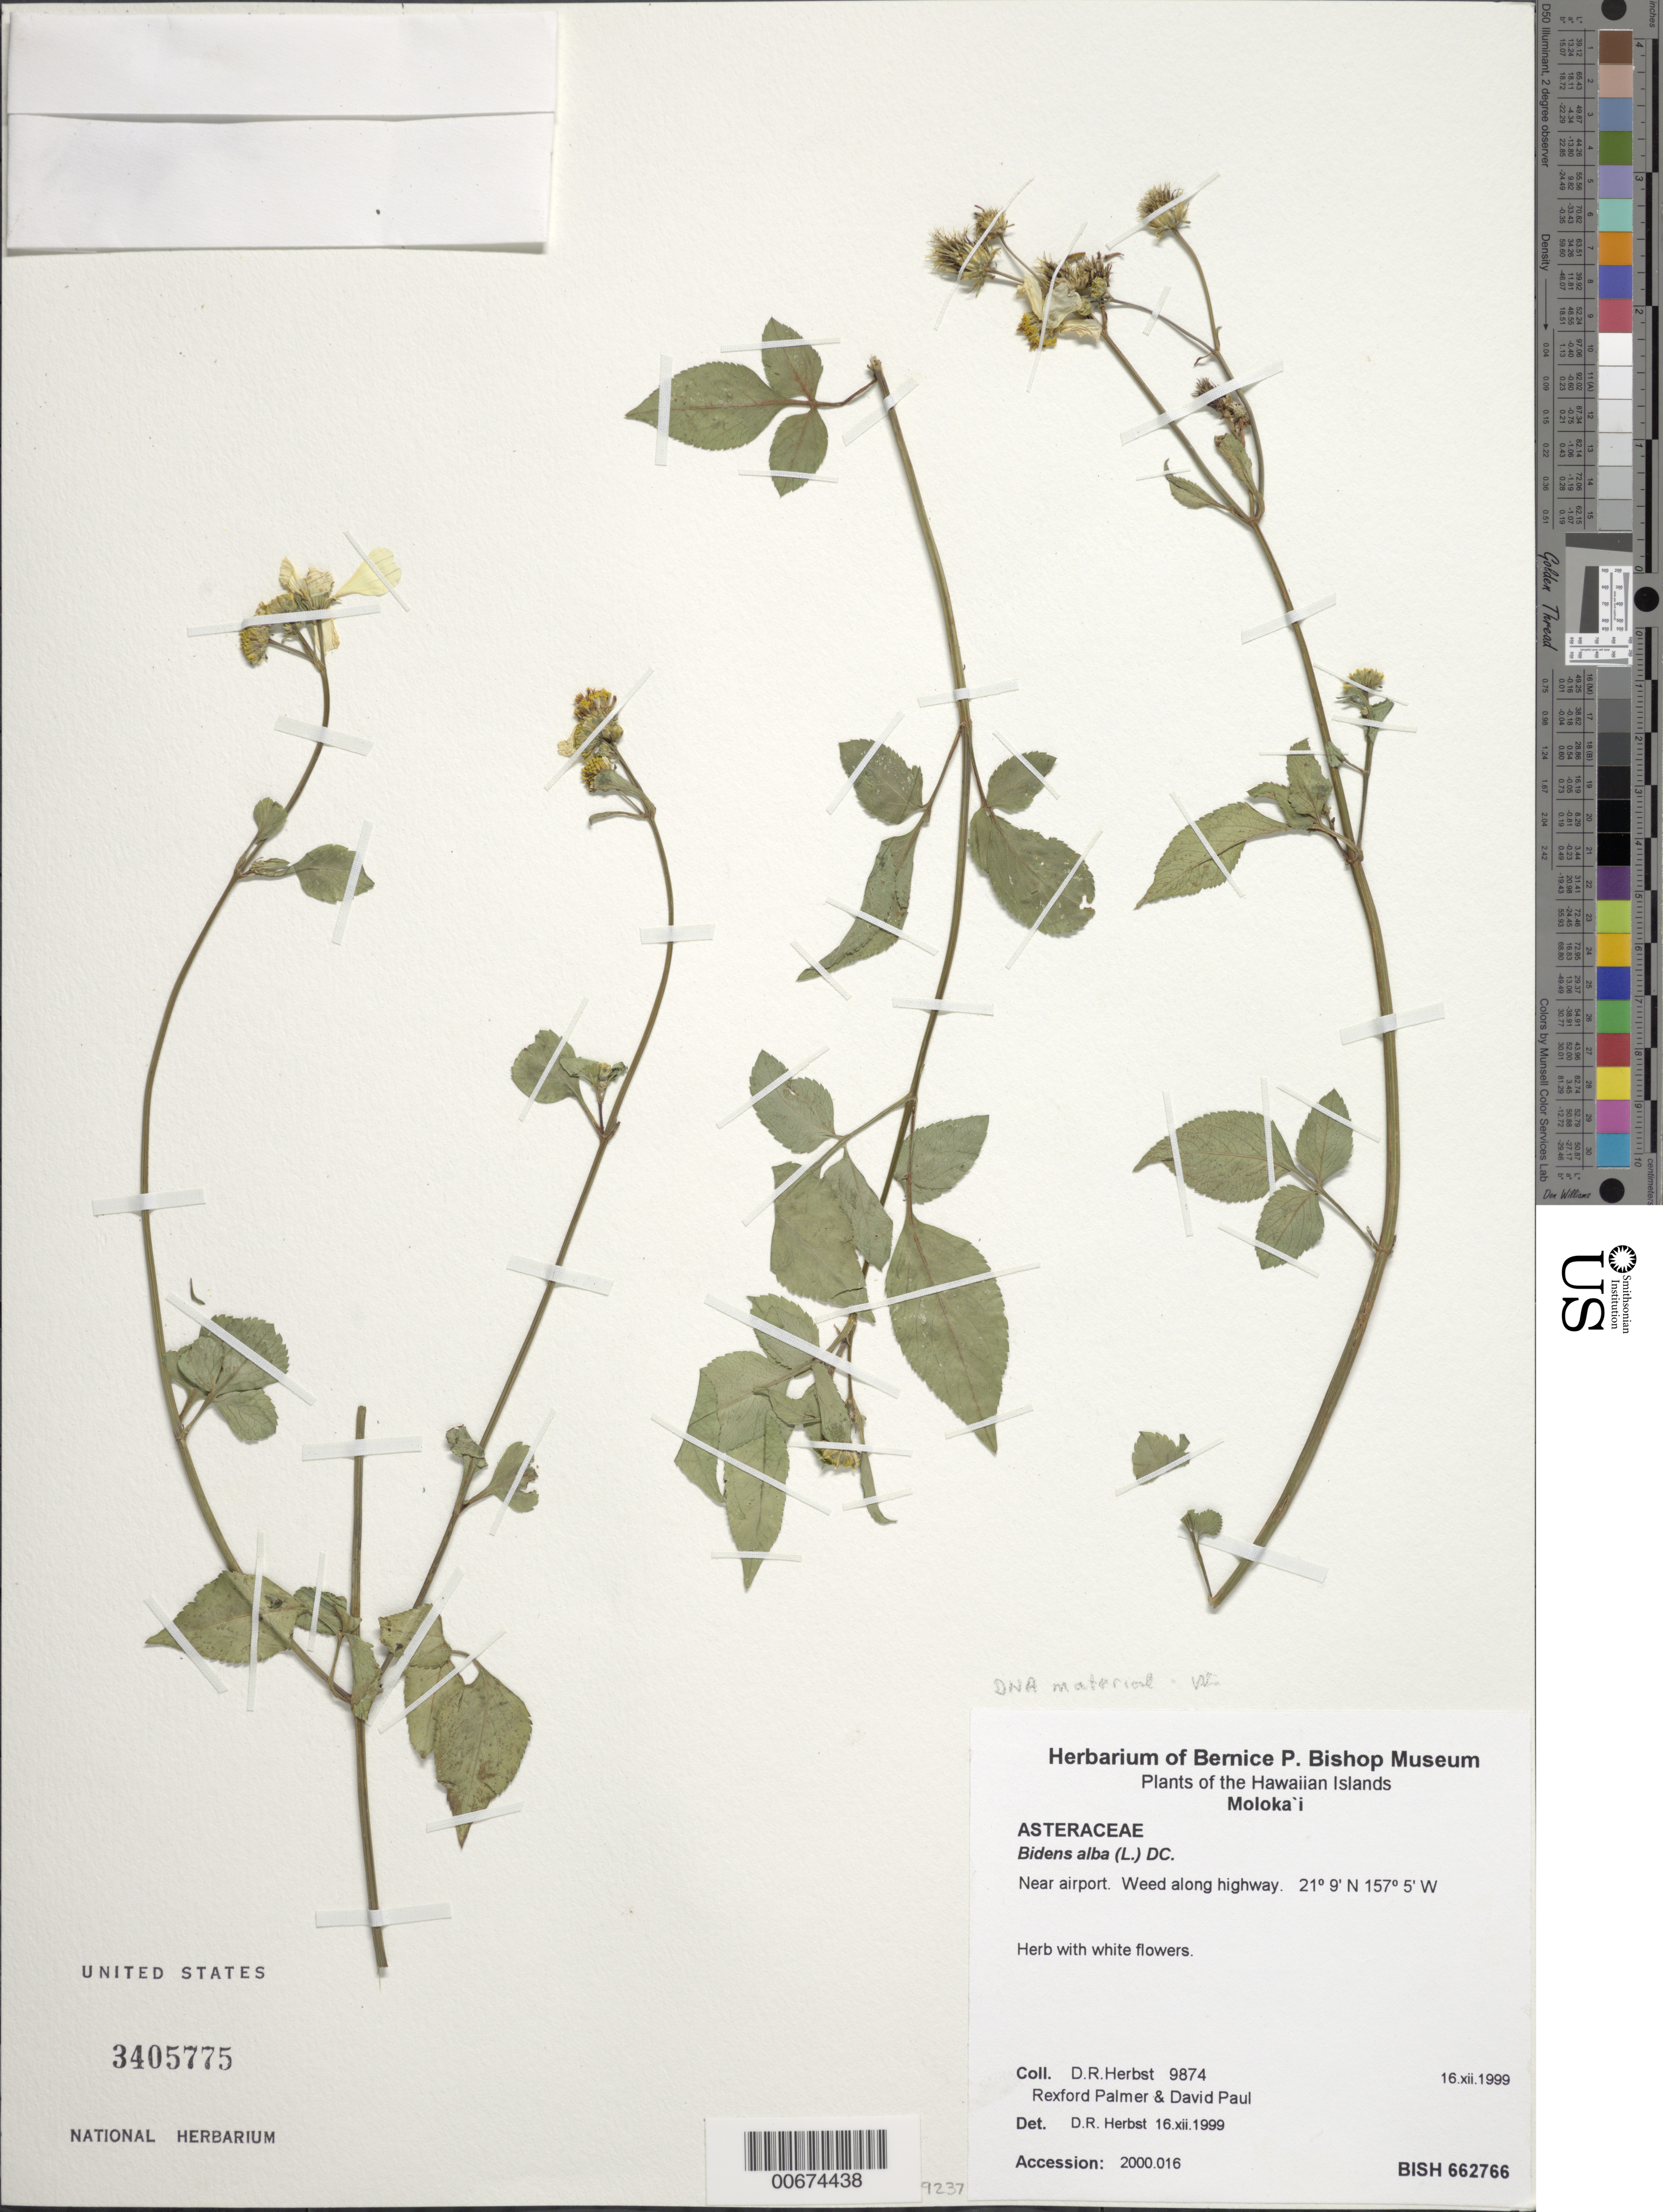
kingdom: Plantae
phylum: Tracheophyta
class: Magnoliopsida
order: Asterales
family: Asteraceae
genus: Bidens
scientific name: Bidens alba var. radiata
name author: (Sch. Bip.) R.E. Ballard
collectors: D. R. Herbst, R. Palmer & D. Paul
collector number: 9874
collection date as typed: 16 Dec 1999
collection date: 1999-12-16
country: United States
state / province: Hawaii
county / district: Maui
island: Moloka'i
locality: Near airport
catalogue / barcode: US 3405775